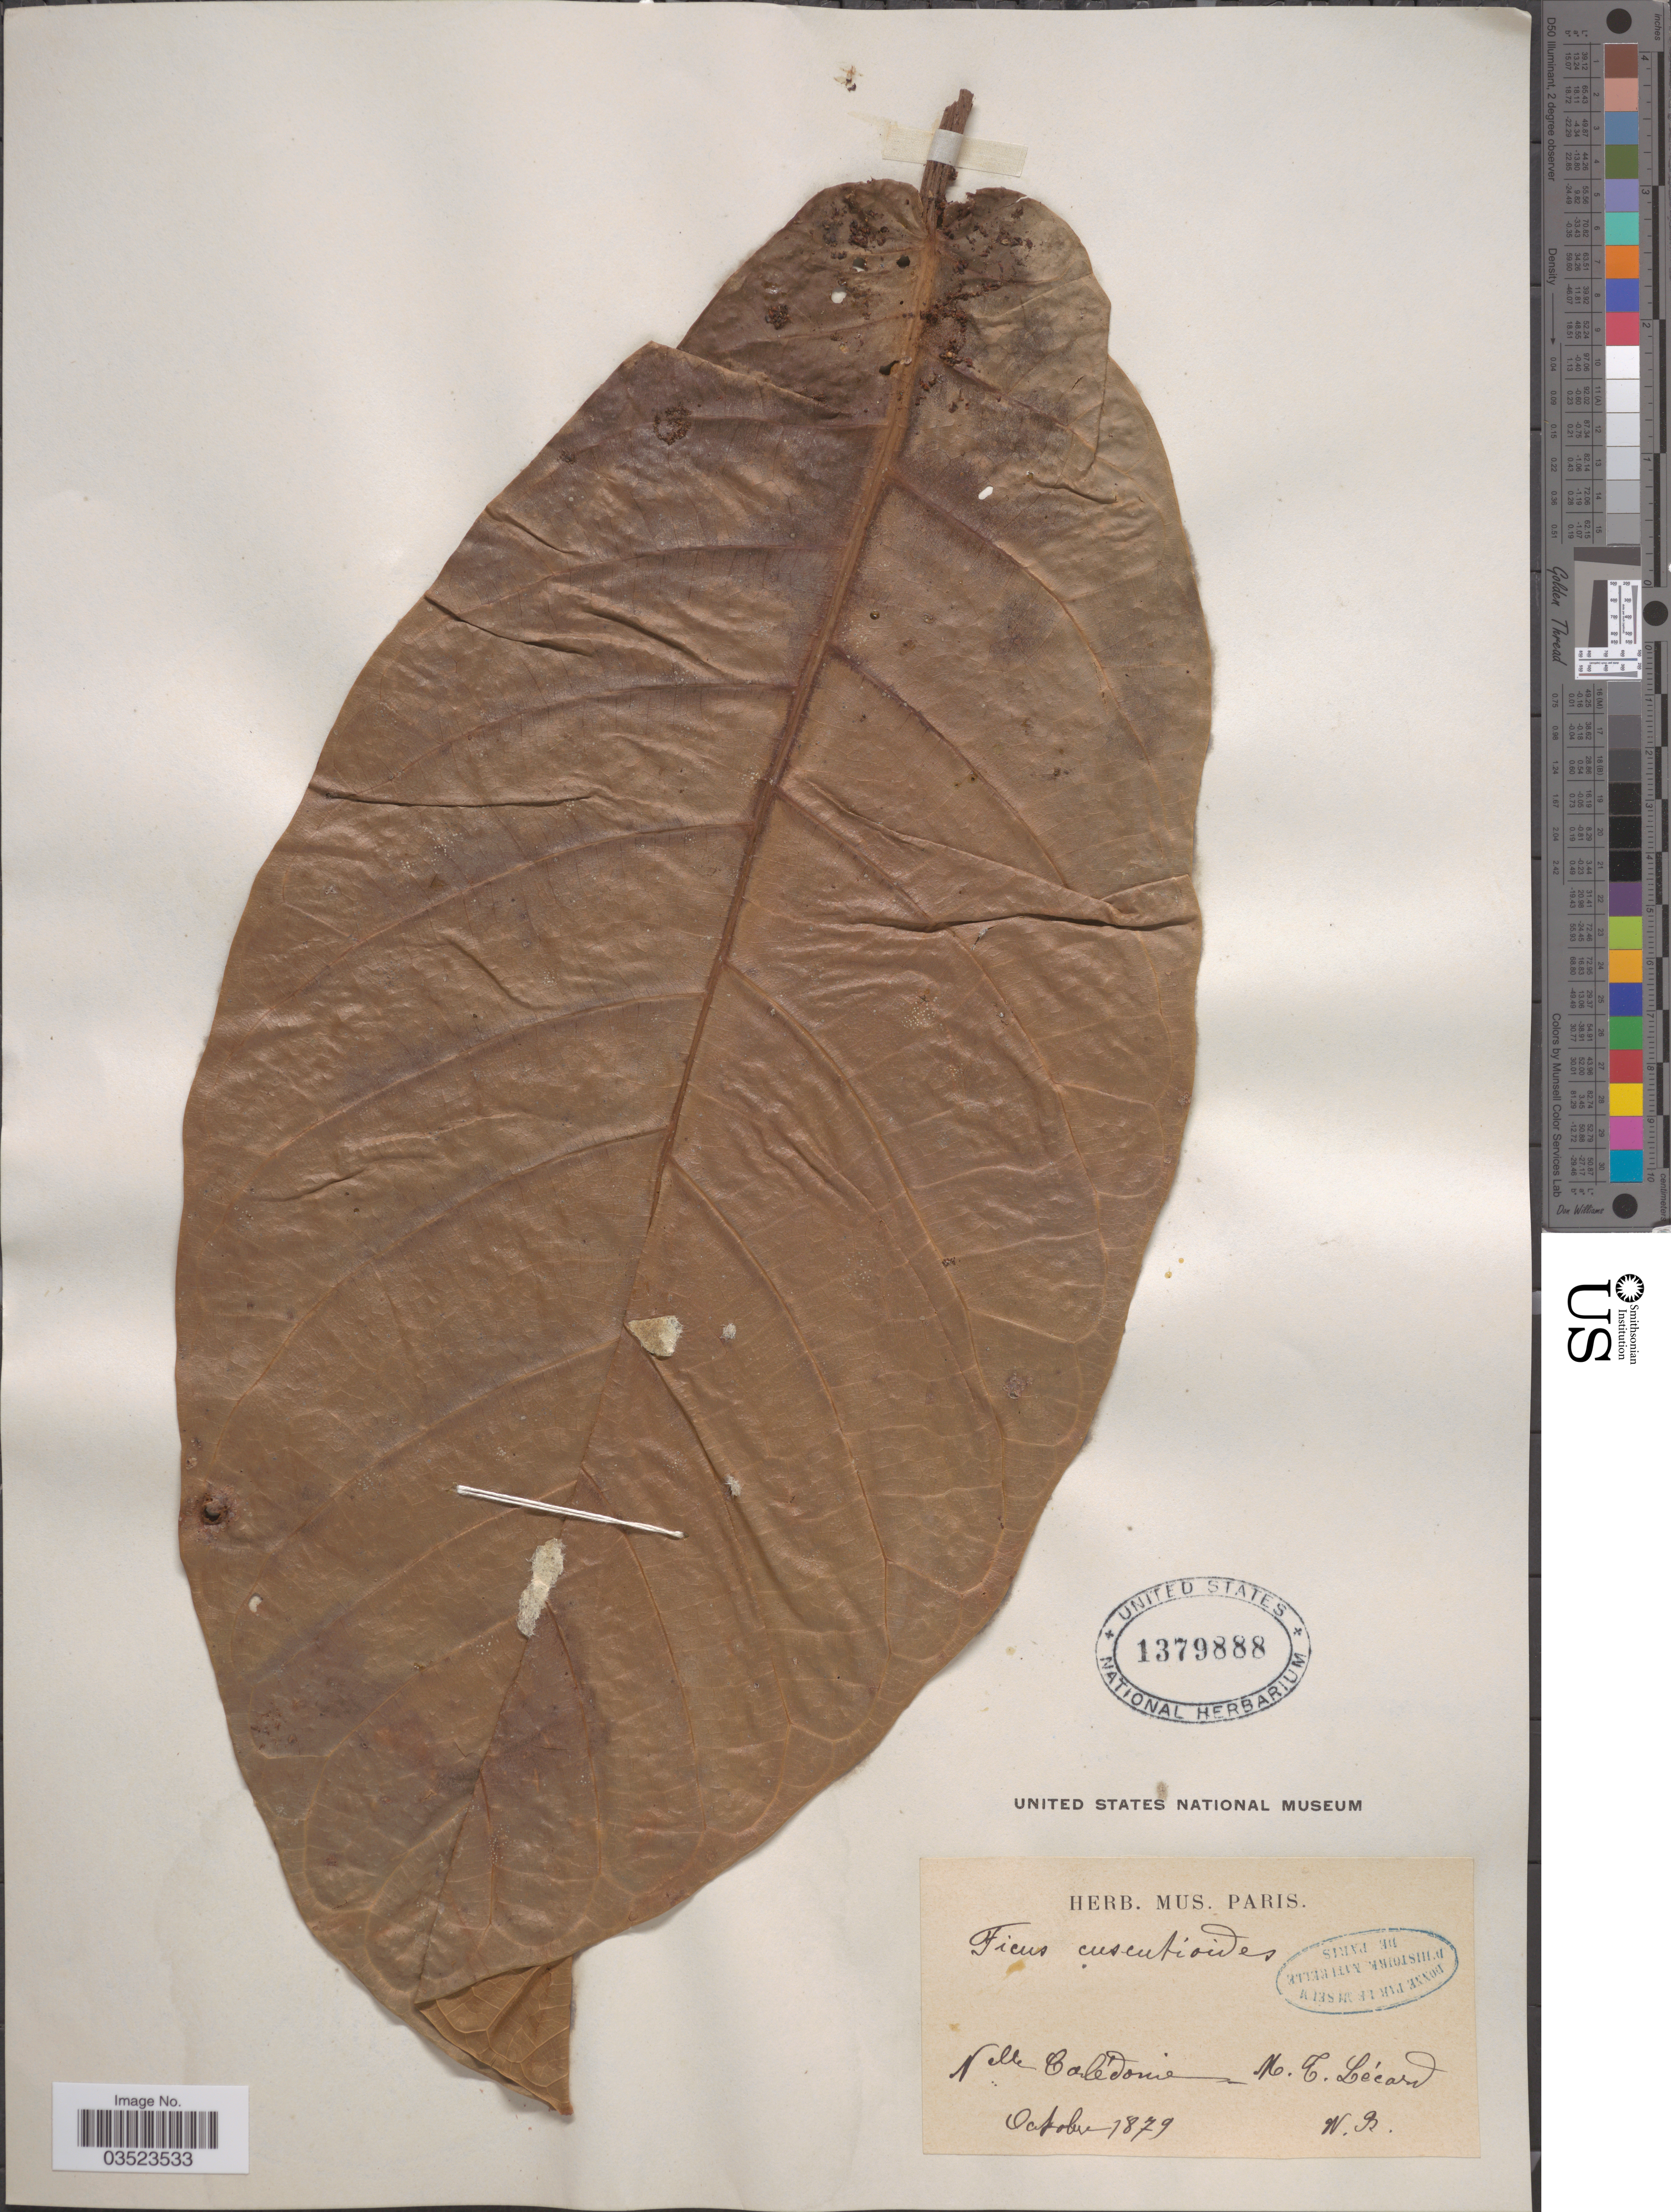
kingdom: Plantae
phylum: Tracheophyta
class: Magnoliopsida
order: Rosales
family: Moraceae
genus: Ficus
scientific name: Ficus crescentioides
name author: Bureau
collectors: M. Lecard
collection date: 1879-10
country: New Caledonia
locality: Nelle Caledonie.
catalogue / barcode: US 1379888